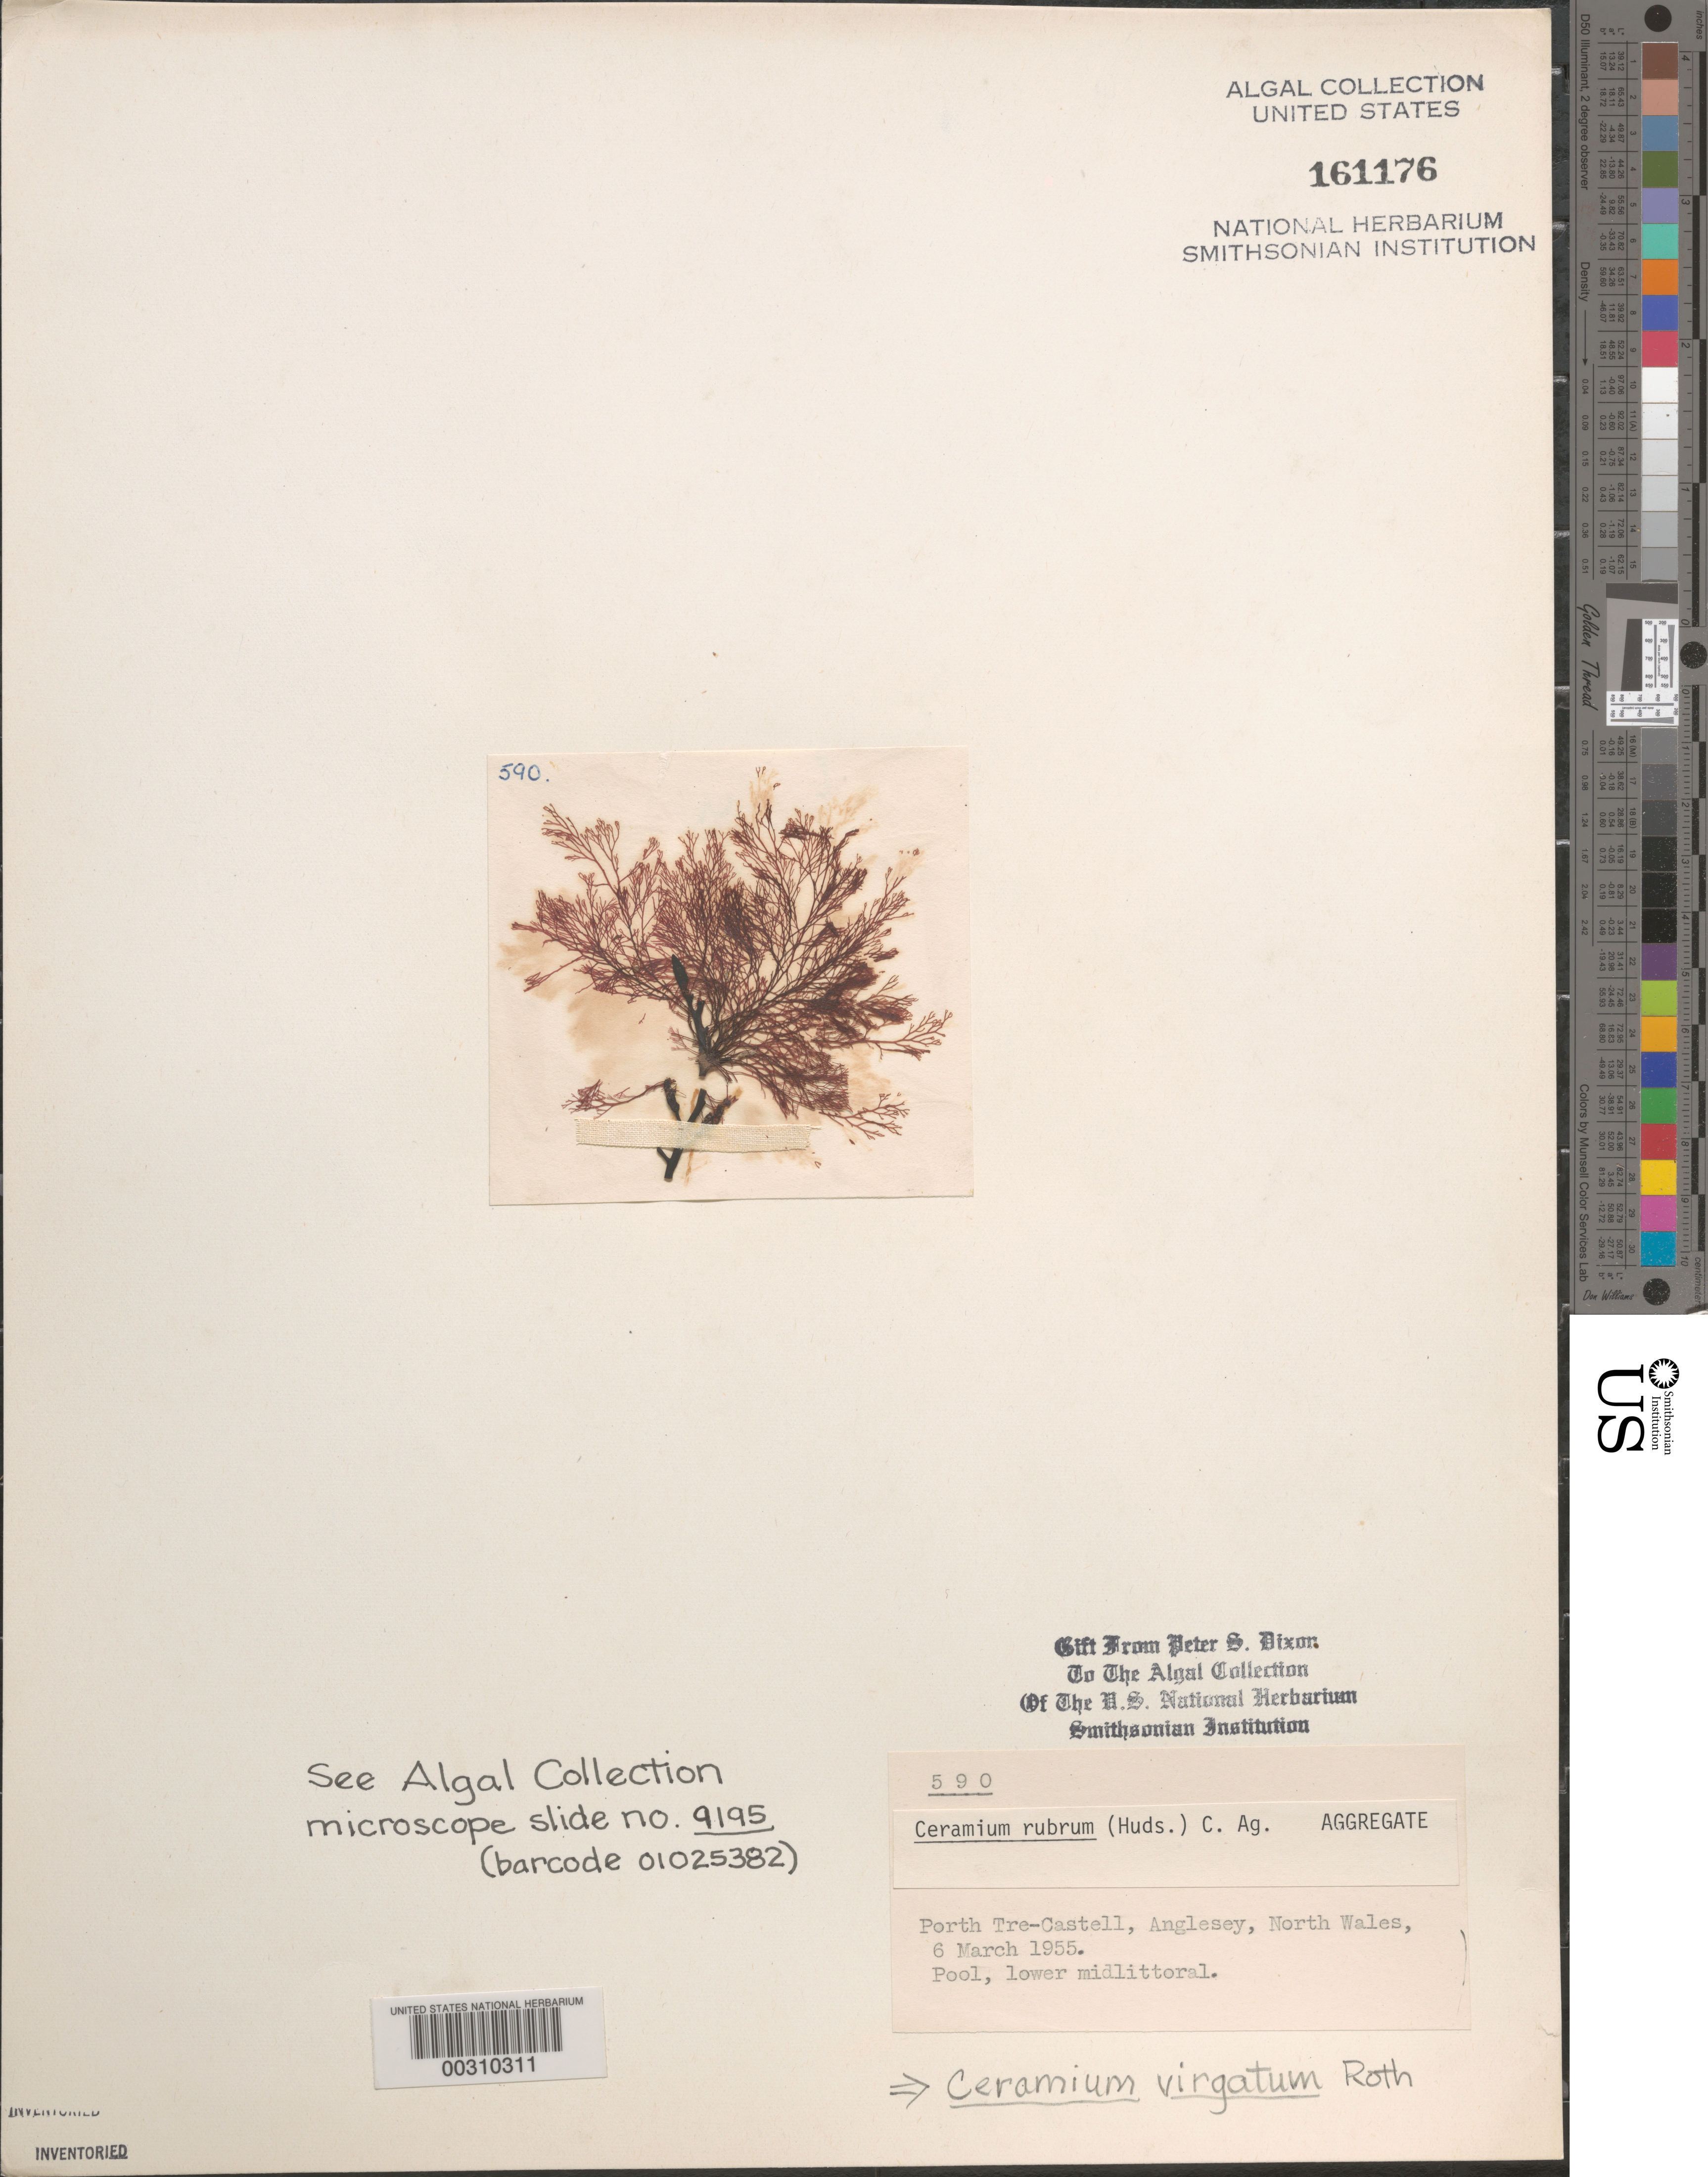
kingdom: Plantae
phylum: Rhodophyta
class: Florideophyceae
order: Ceramiales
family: Ceramiaceae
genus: Ceramium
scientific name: Ceramium virgatum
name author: Roth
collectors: P. S. Dixon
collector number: PSD 590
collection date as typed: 06 Mar 1955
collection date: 1955-03-06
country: United Kingdom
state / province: Wales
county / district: Gwynedd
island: Anglesey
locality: Porth Tre-castell, near Rhosneigr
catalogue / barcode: US 161176